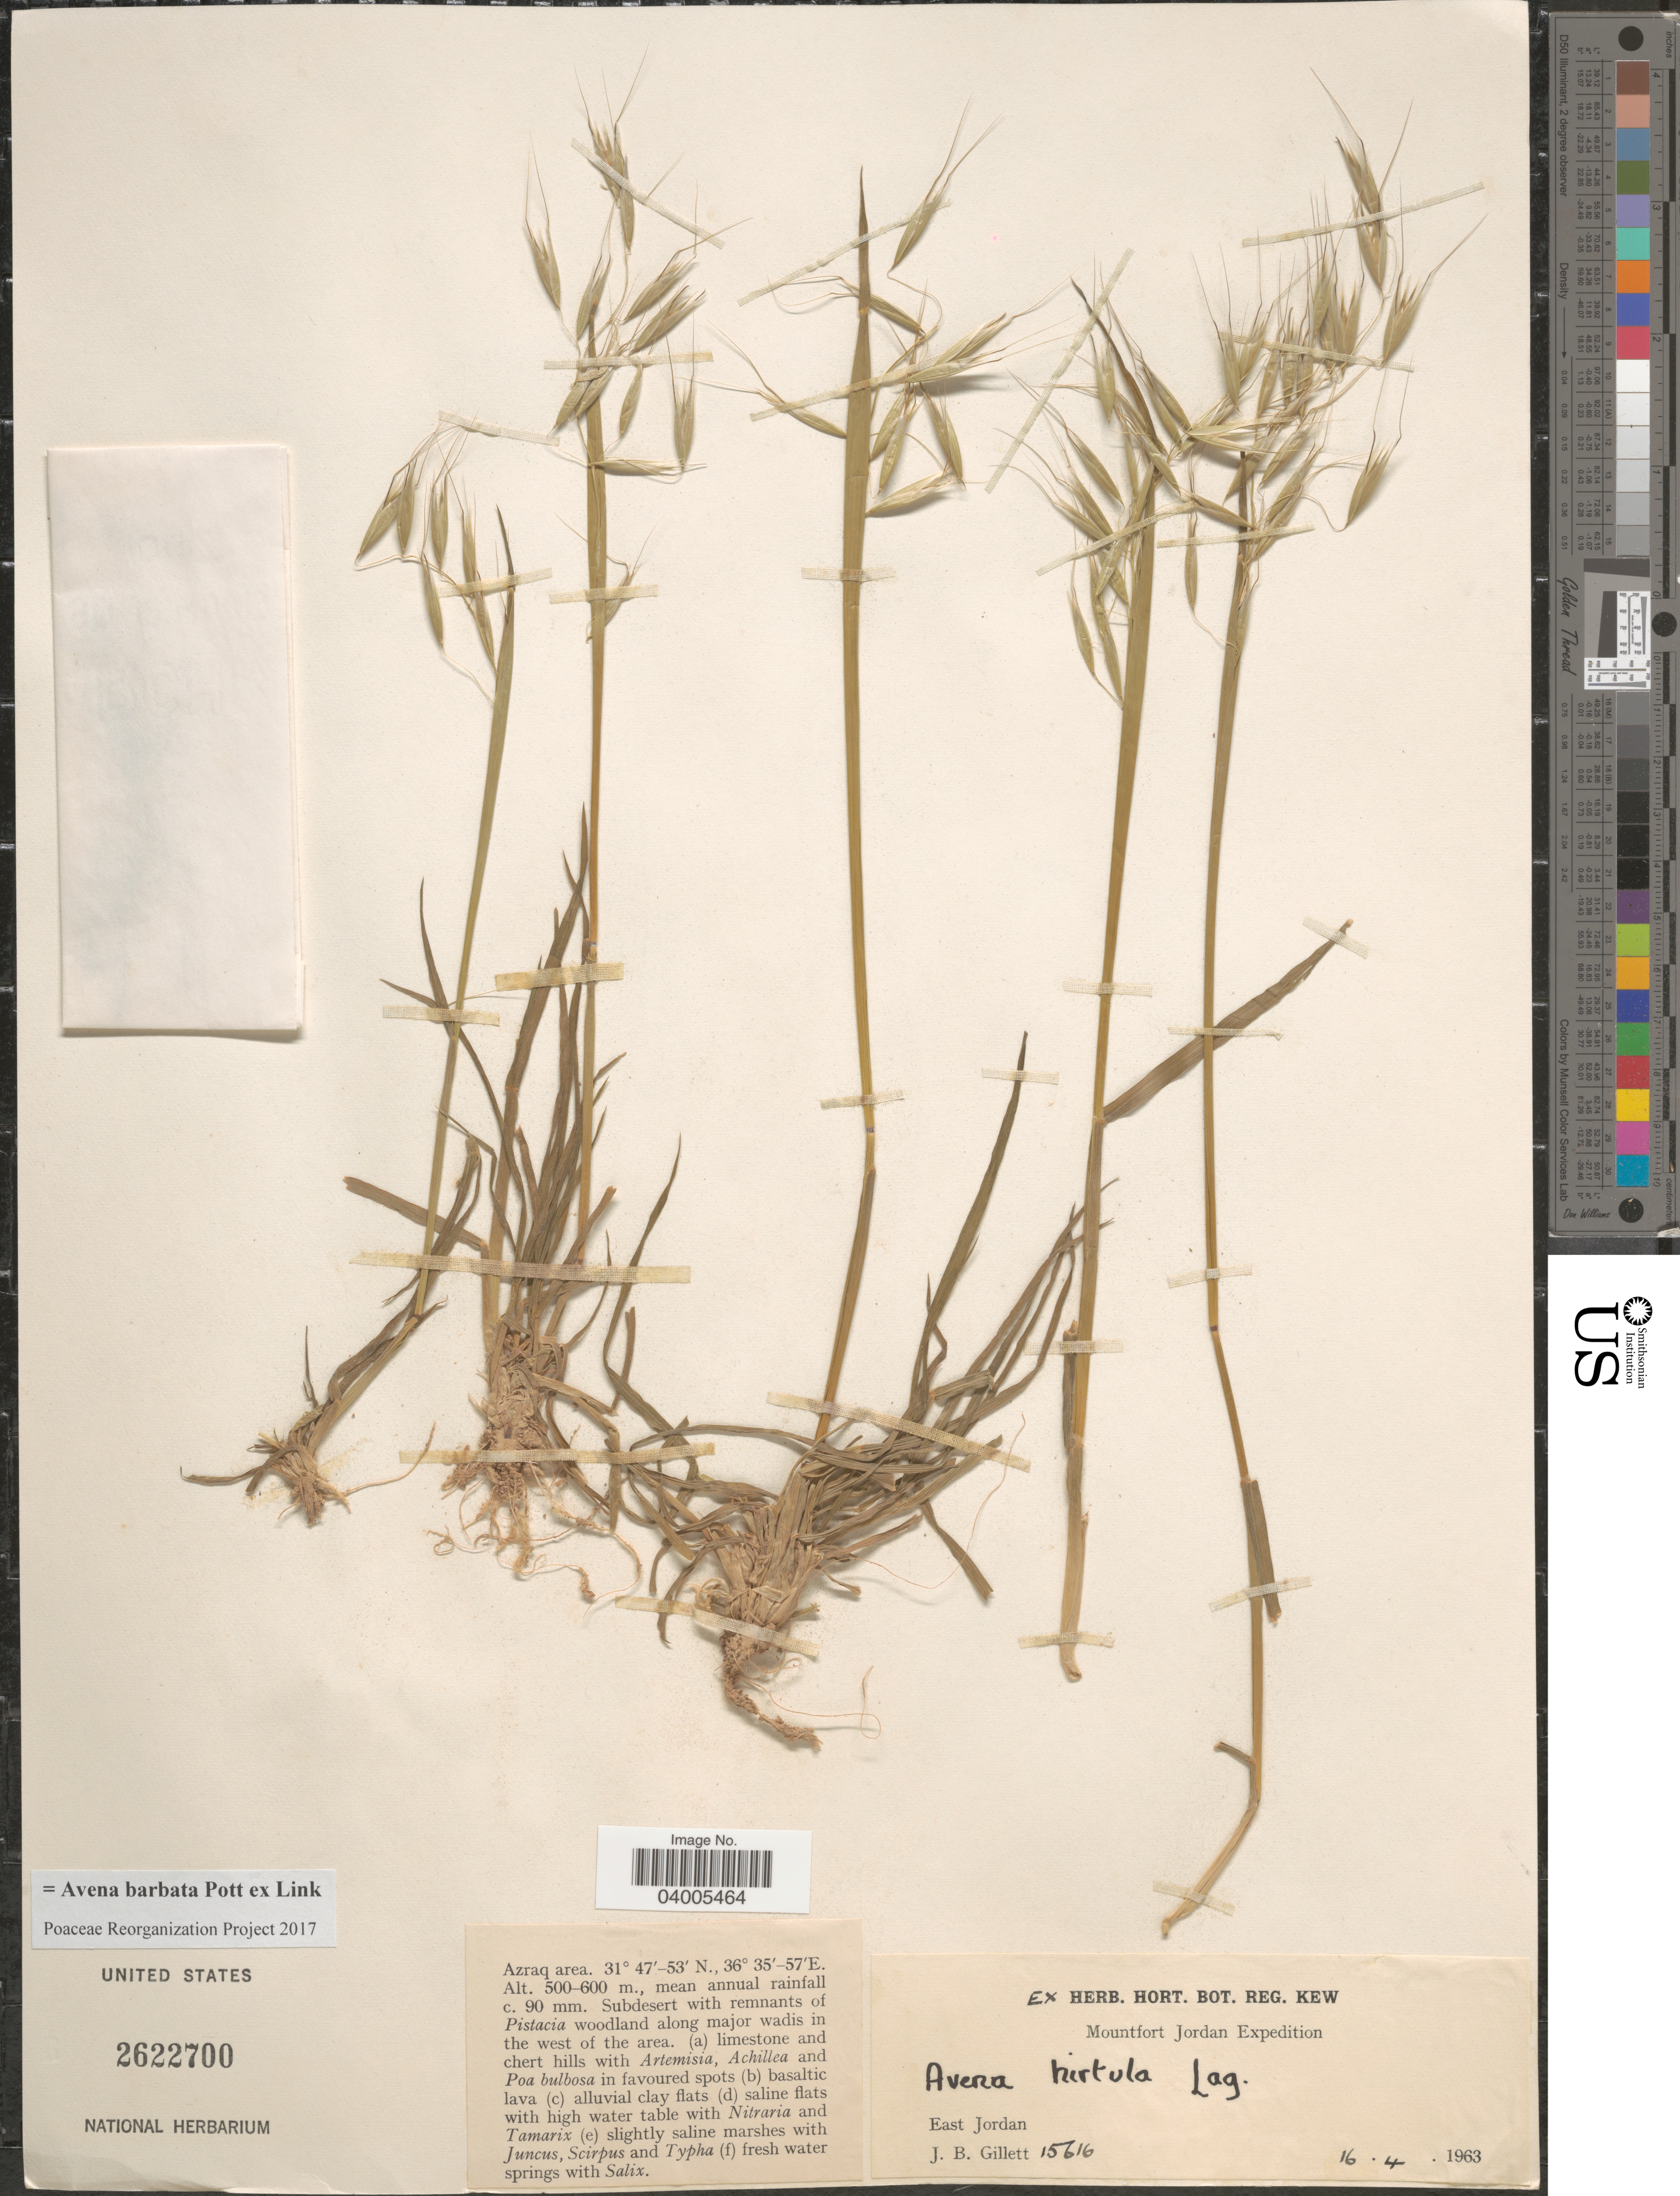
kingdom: Plantae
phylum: Tracheophyta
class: Liliopsida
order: Poales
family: Poaceae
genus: Avena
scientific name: Avena barbata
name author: Pott ex Link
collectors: J. B. Gillett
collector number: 15616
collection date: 1963-04-16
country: Jordan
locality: East Jordan. Azraq area. Along major wadis in the west of the area.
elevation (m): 500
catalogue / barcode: US 2622700